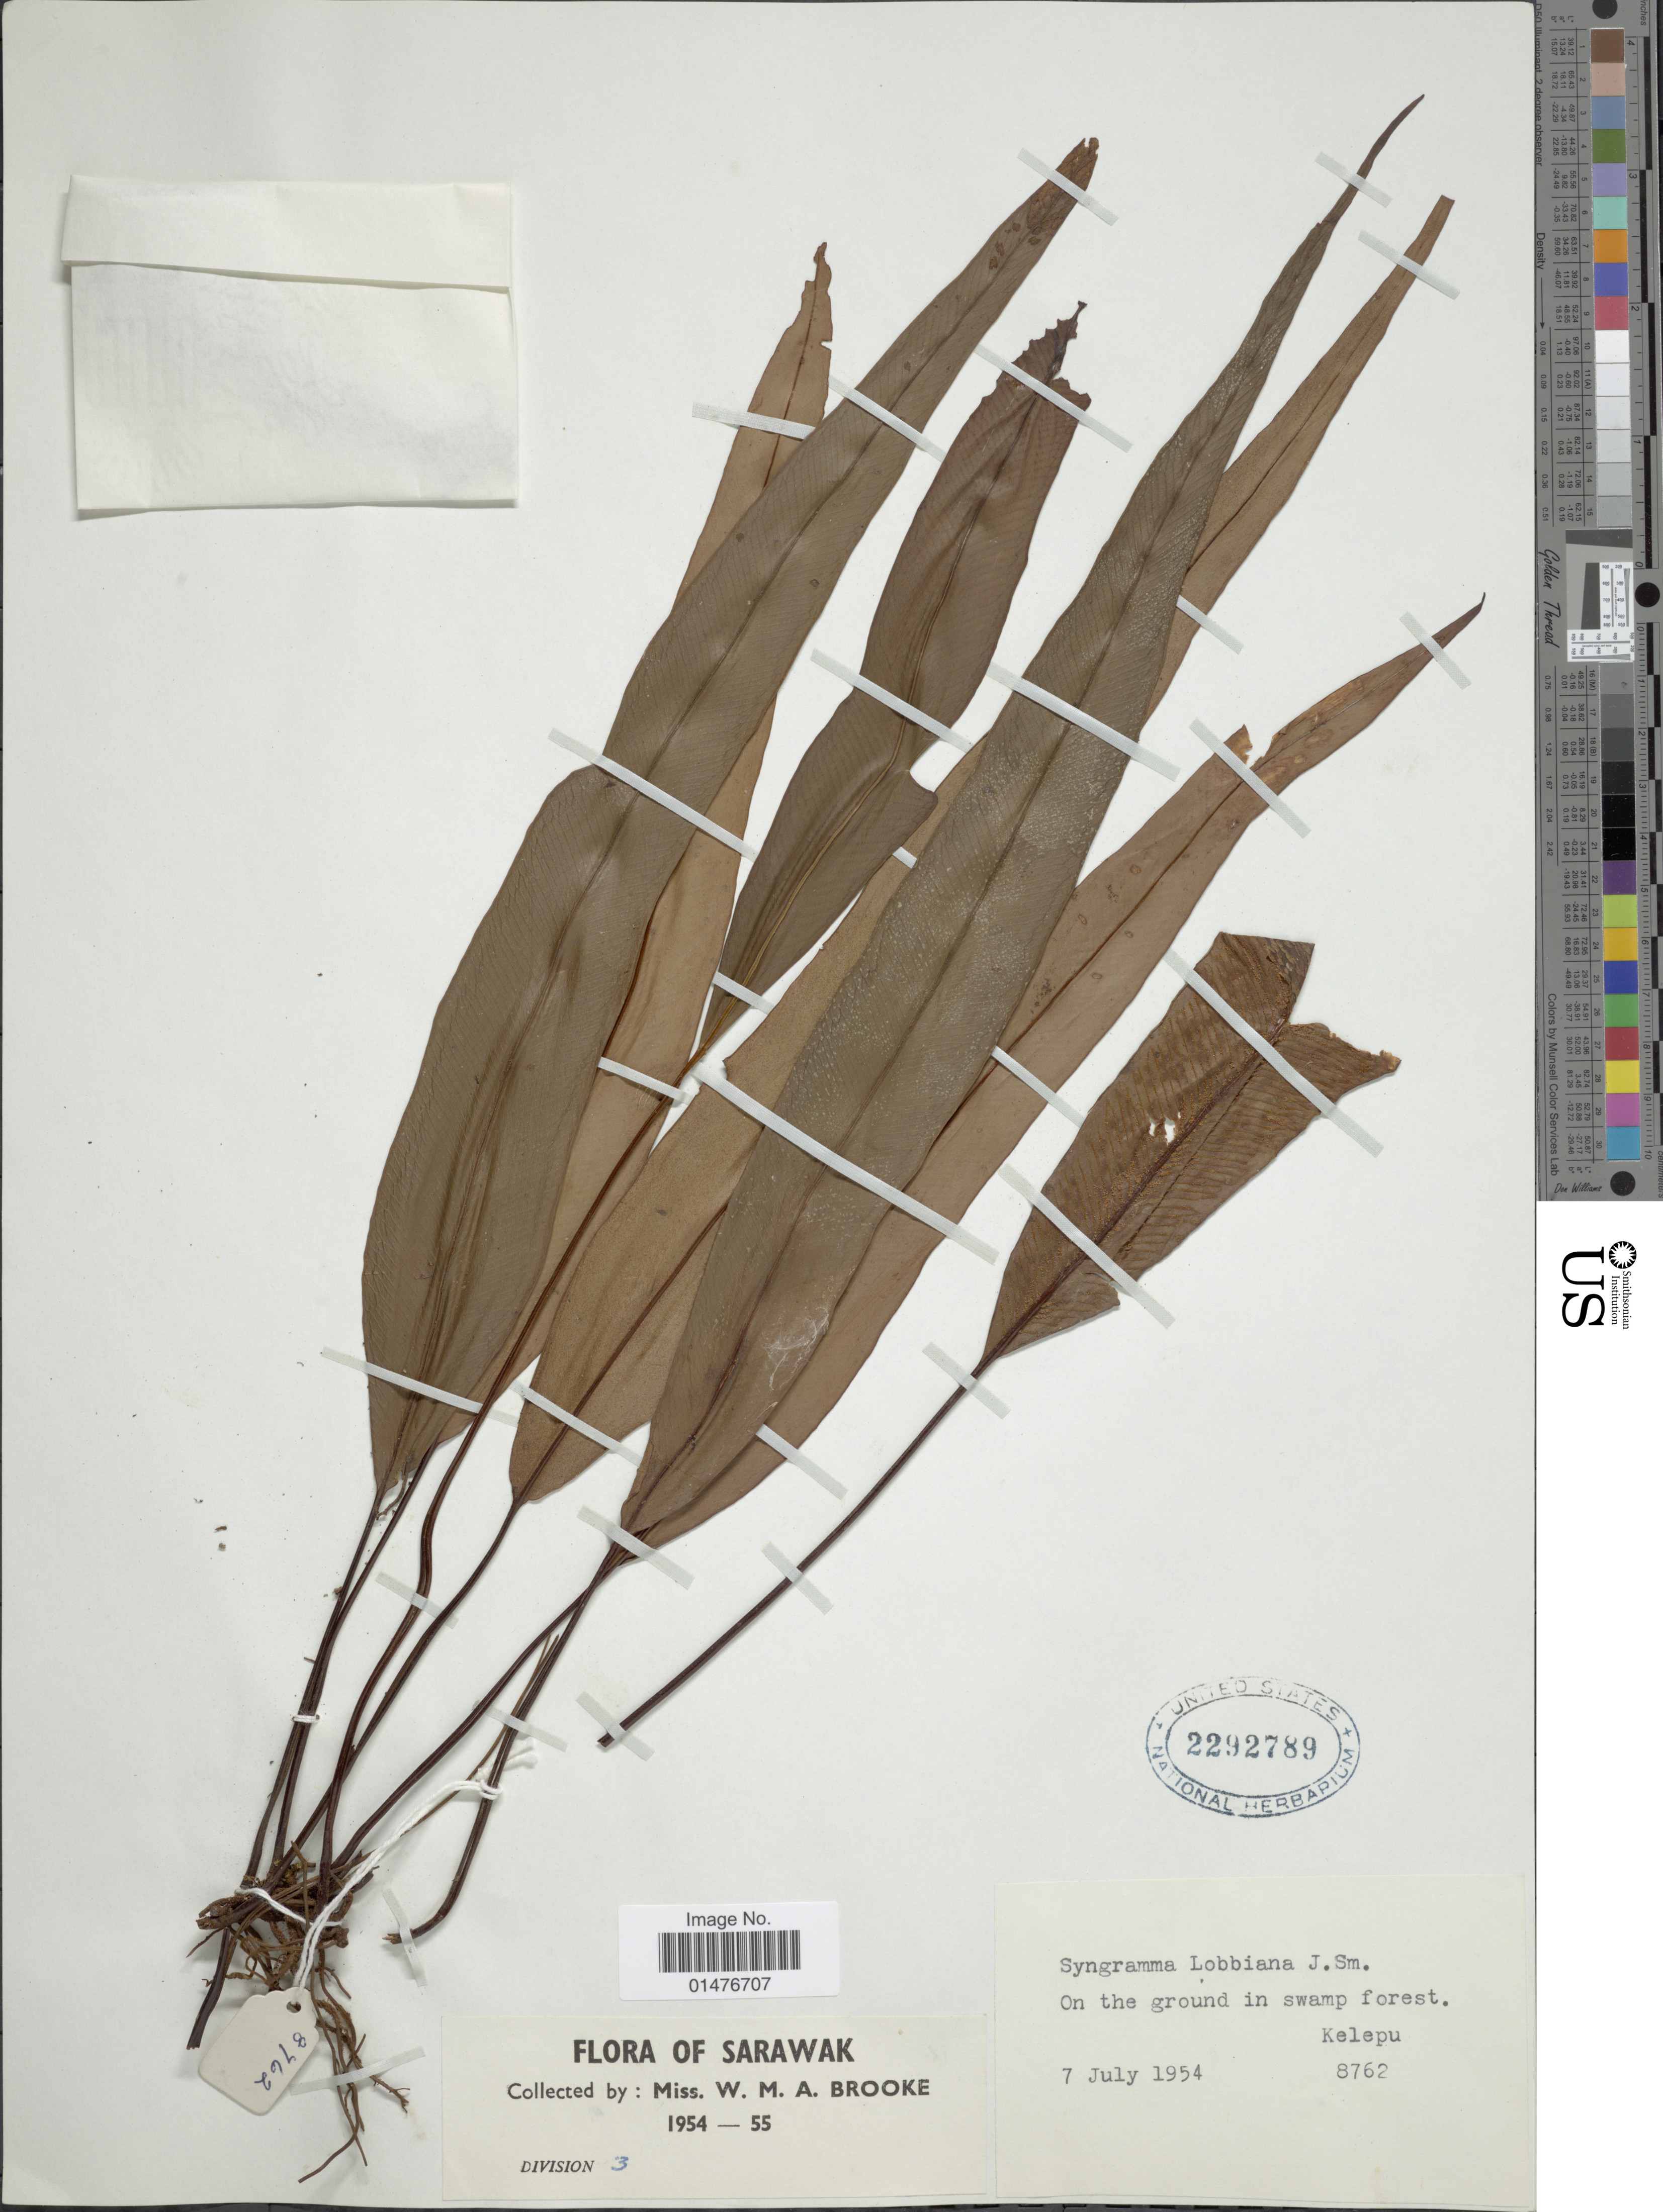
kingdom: Plantae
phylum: Tracheophyta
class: Polypodiopsida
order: Polypodiales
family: Pteridaceae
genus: Syngramma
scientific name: Syngramma lobbiana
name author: (Hook.) J. Sm.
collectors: W. Brooke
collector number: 8762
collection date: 1954-07-07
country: Malaysia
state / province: Sarawak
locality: On the ground in swamp, Kelepu, Sarawak, Kelepu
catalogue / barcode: US 2292789